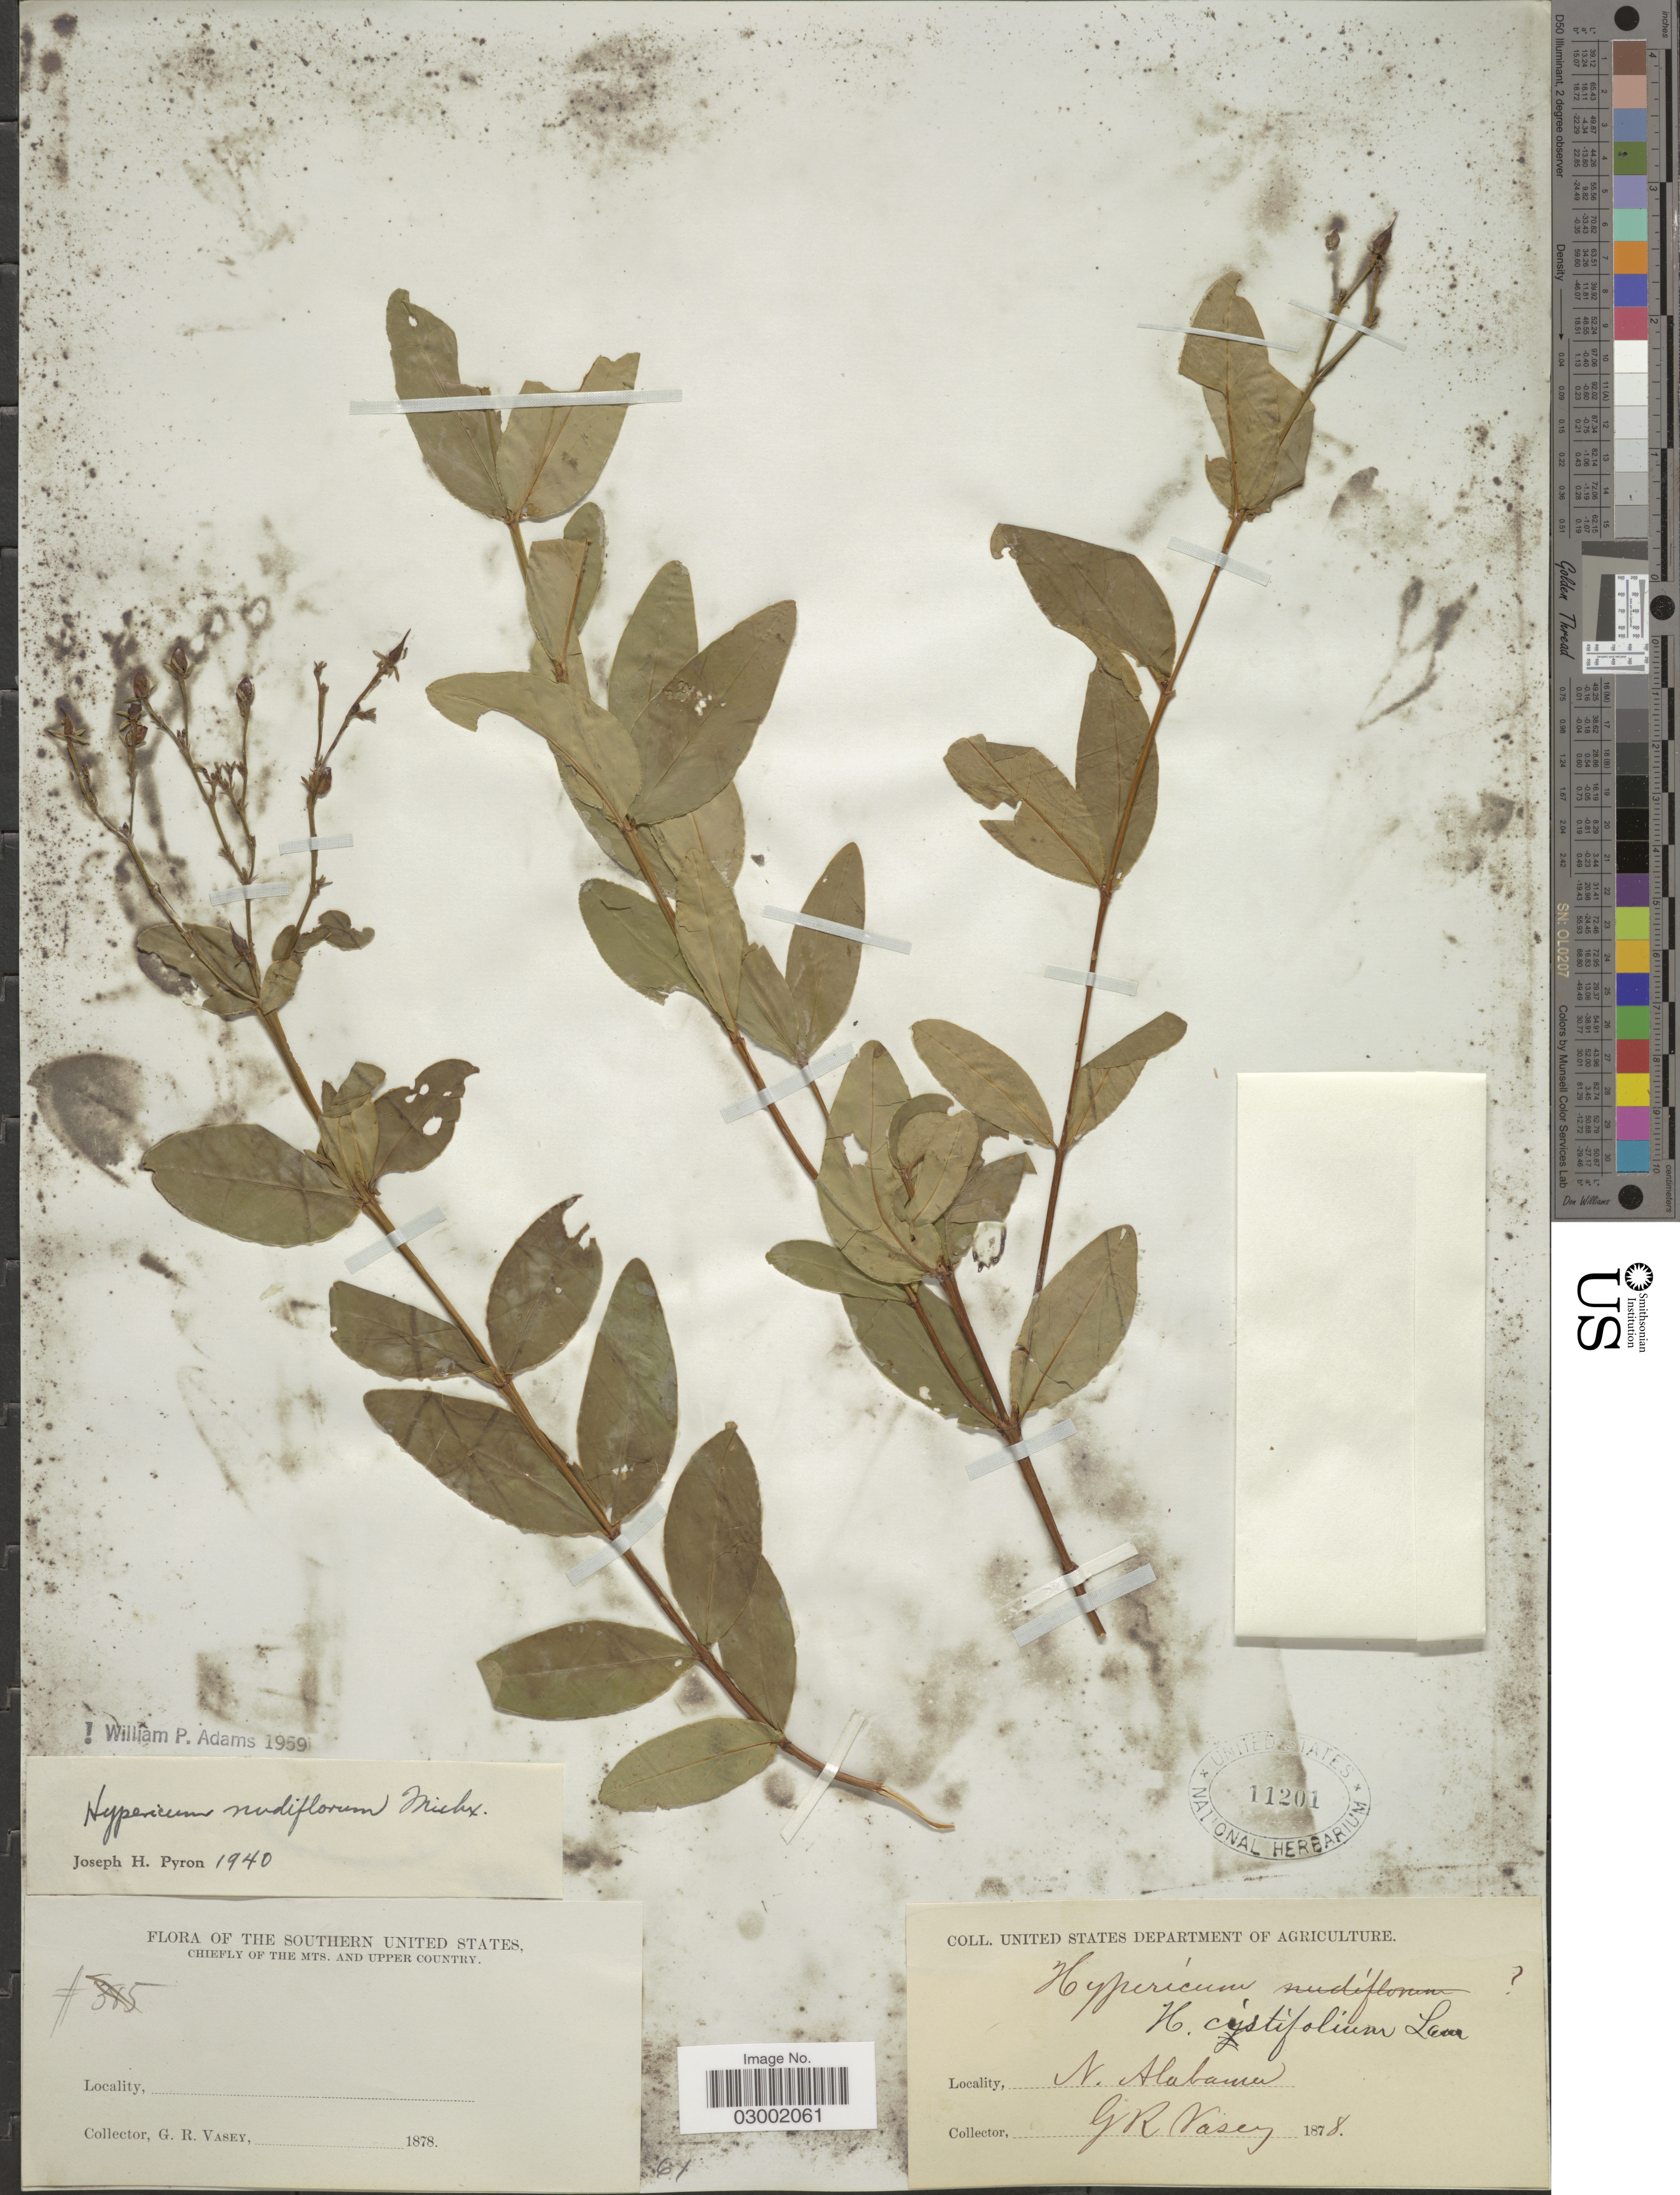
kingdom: Plantae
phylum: Tracheophyta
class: Magnoliopsida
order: Malpighiales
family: Hypericaceae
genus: Hypericum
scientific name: Hypericum nudiflorum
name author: Michx. ex Willd.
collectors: G. R. Vasey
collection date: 1878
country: United States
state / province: Alabama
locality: Southern United States, chiefly of the Mts. and Upper Country. N. Alabama.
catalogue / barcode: US 11201